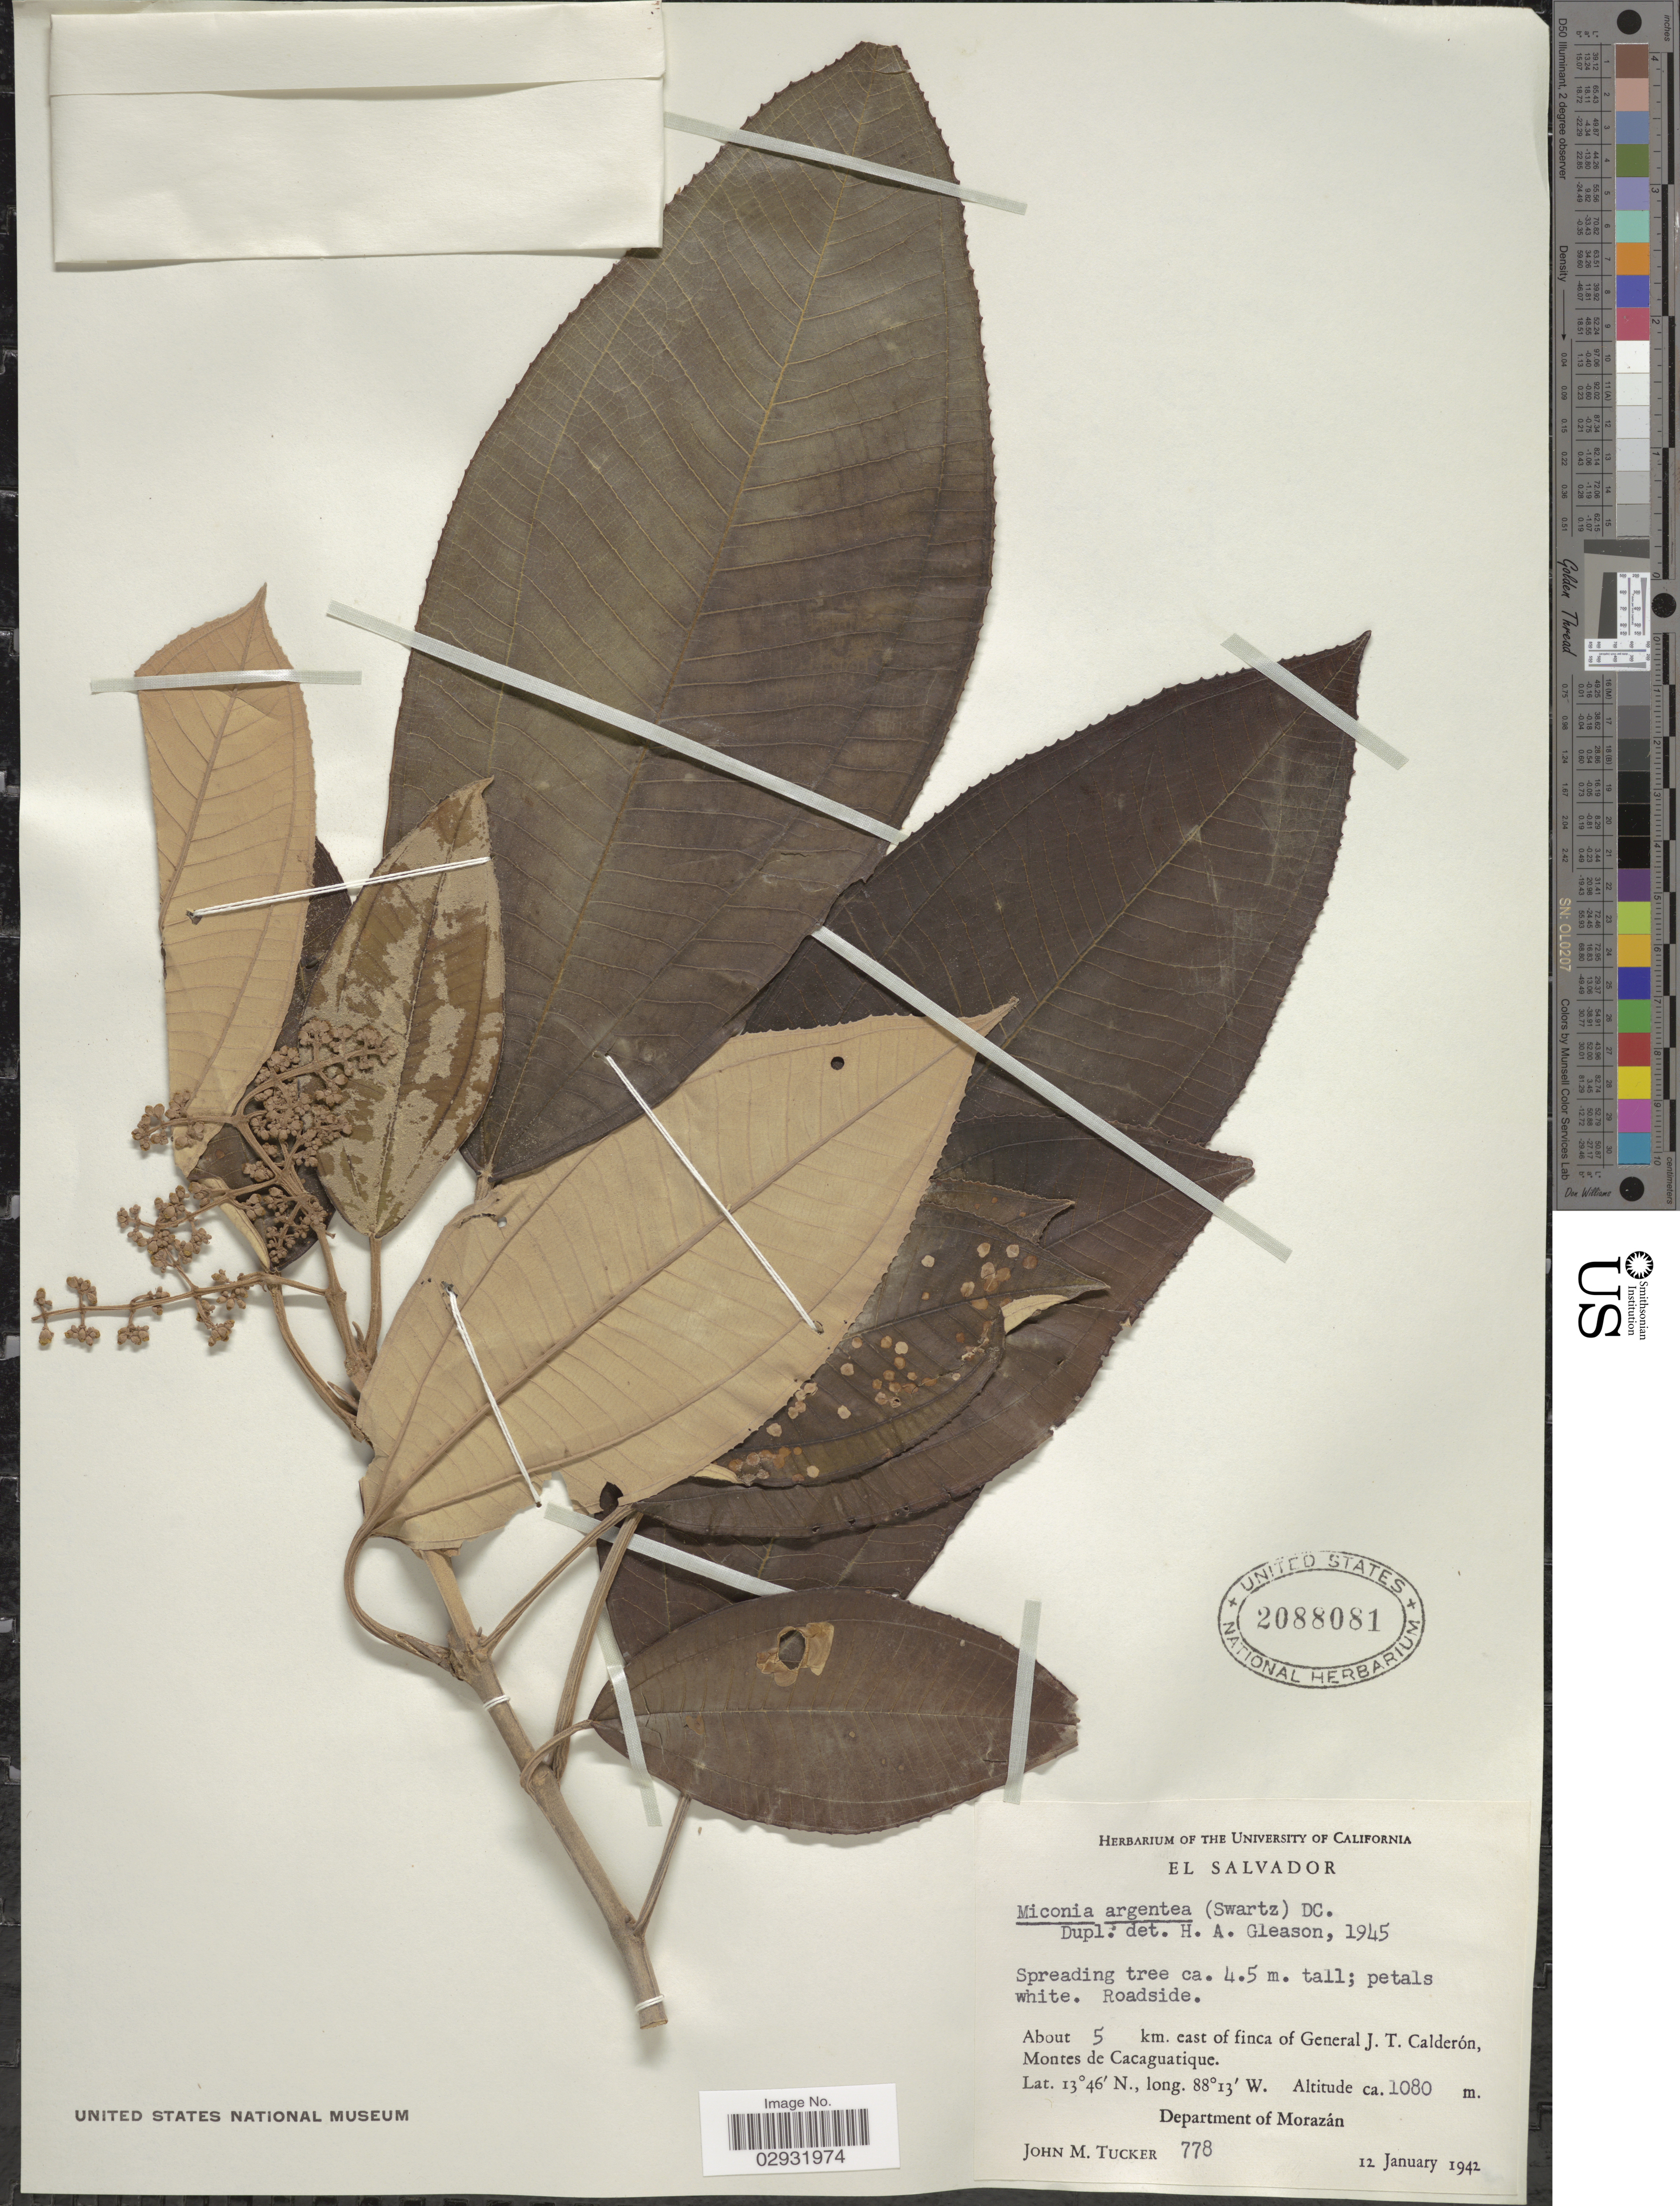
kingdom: Plantae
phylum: Tracheophyta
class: Magnoliopsida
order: Myrtales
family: Melastomataceae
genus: Miconia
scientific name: Miconia argentea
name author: (Sw.) DC.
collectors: J. M. Tucker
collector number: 778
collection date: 1942-01-12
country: El Salvador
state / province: Morazan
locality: About 5 km. east of finca of General J. T. Calderón, Montes de Cacaguatique. Department of Morazán.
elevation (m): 1080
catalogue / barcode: US 2088081